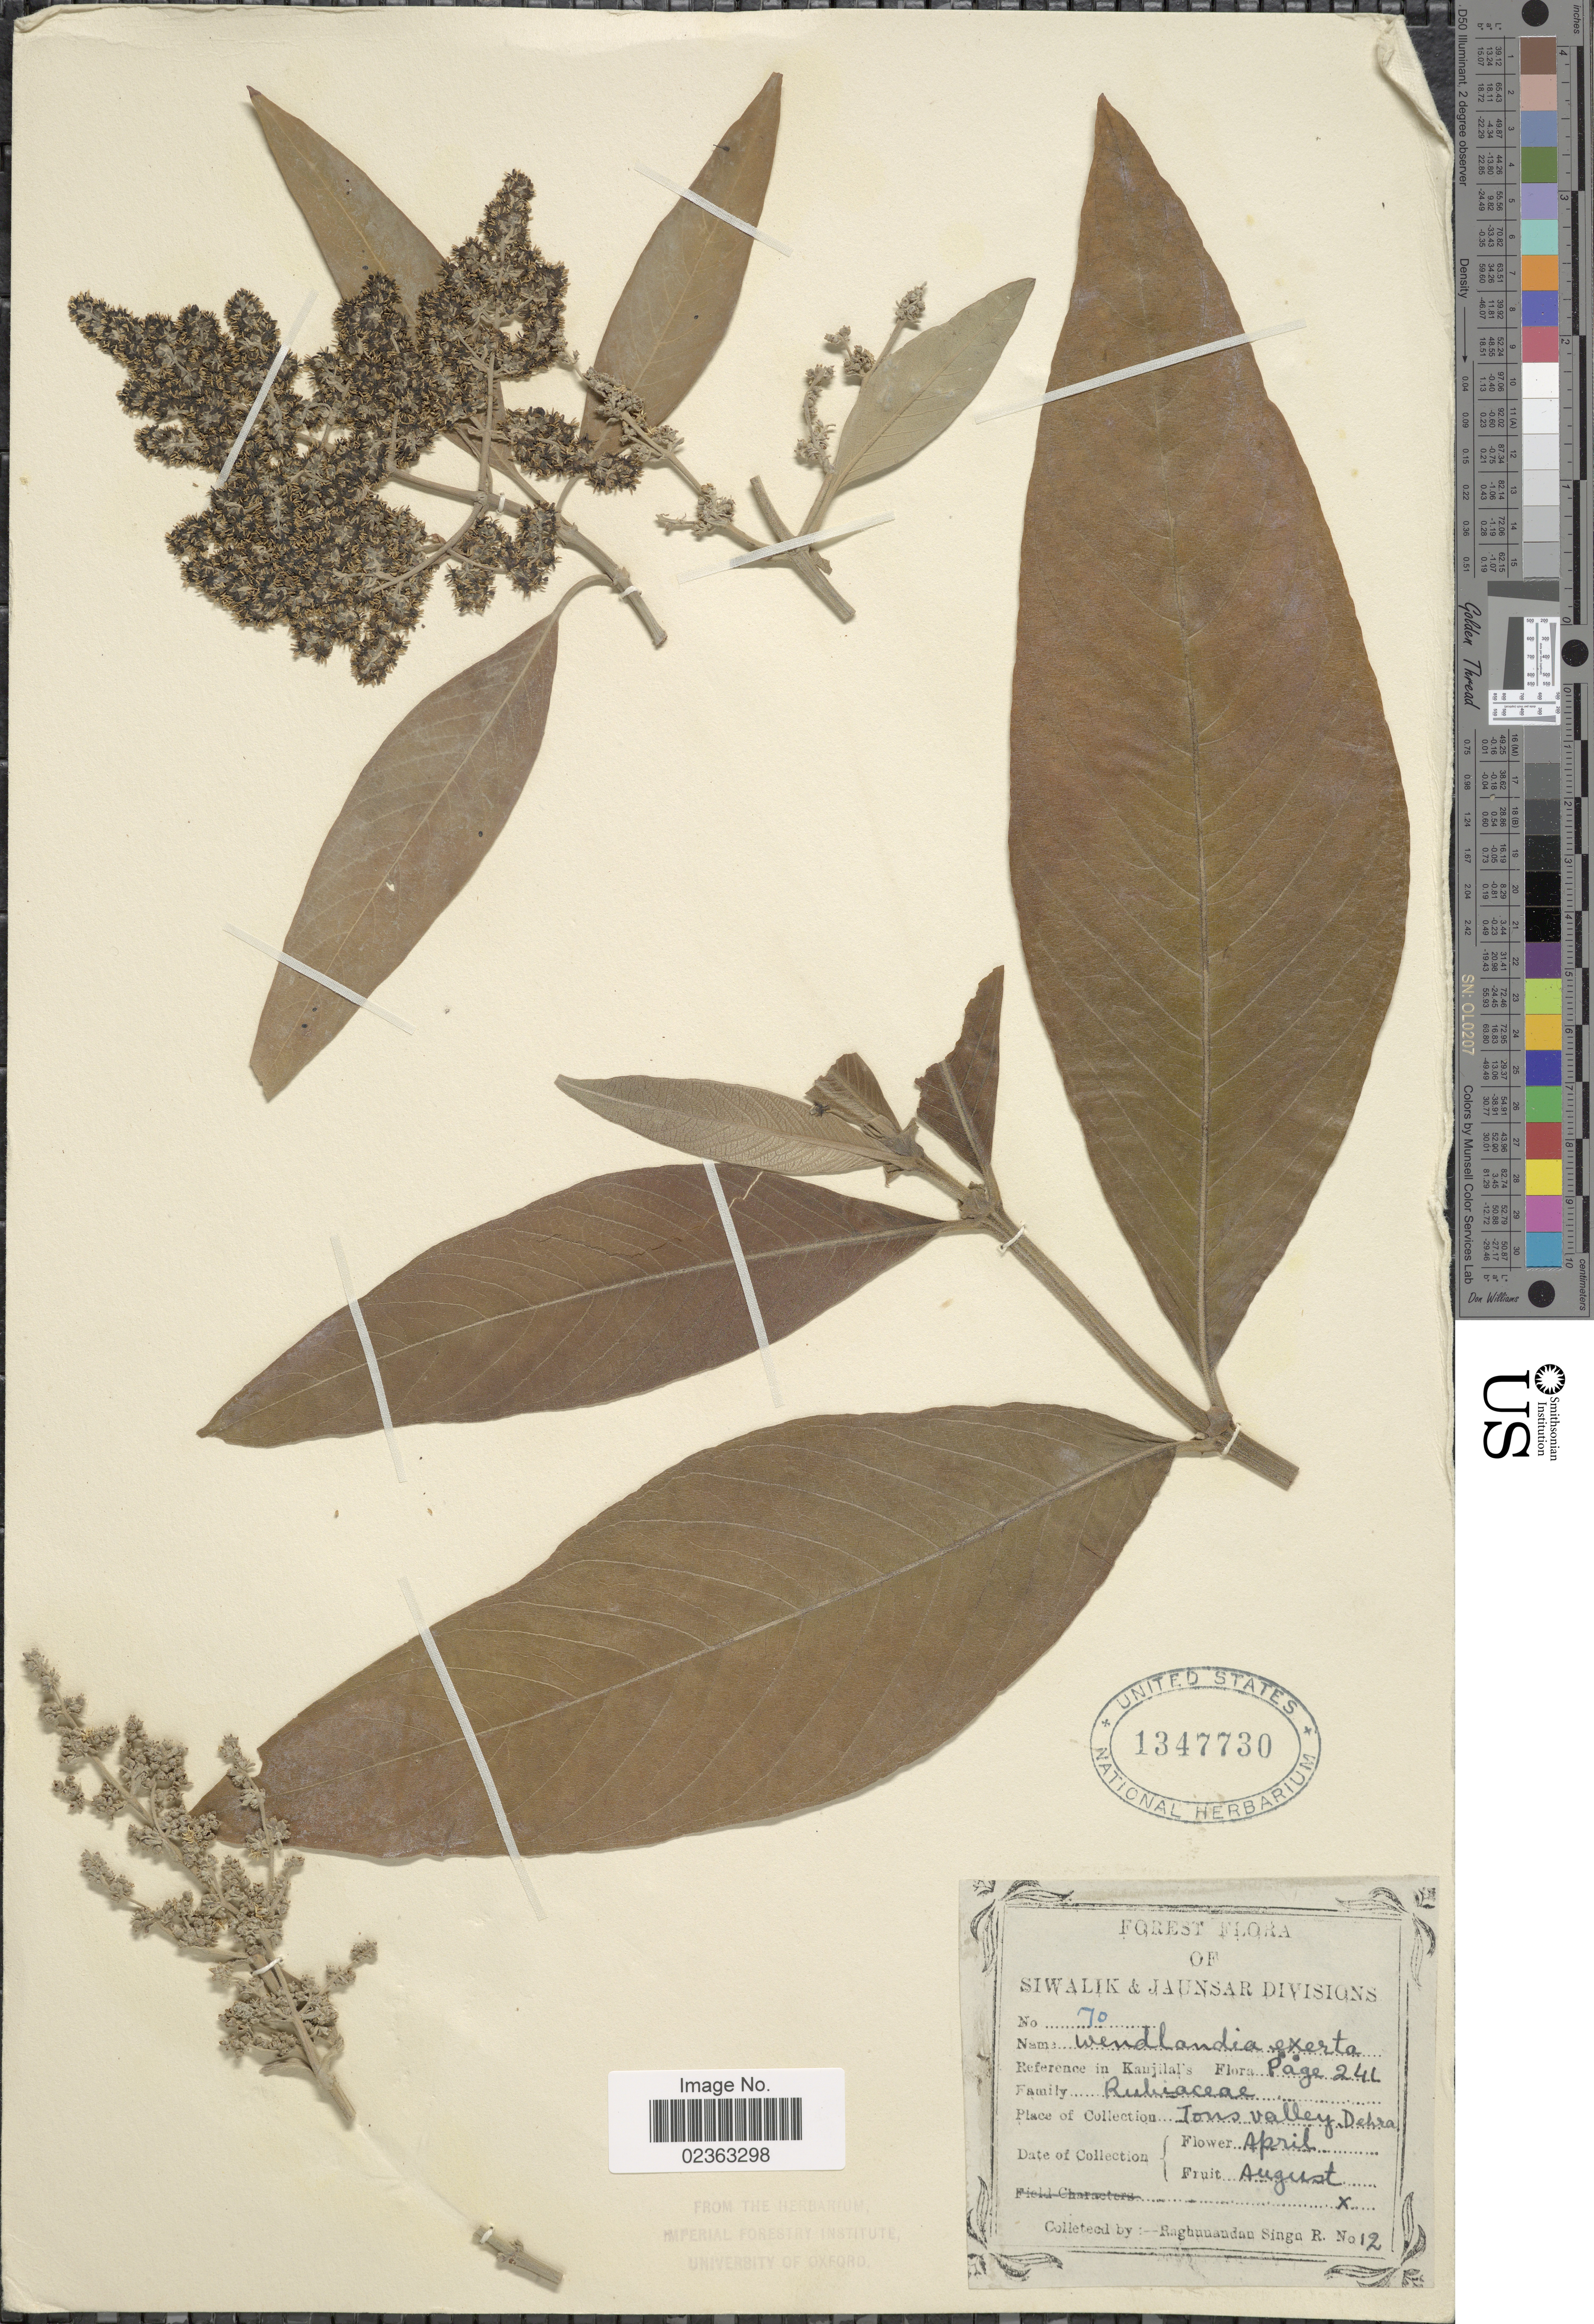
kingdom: Plantae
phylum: Tracheophyta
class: Magnoliopsida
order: Gentianales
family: Rubiaceae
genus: Wendlandia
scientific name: Wendlandia exserta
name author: (Roxb.) DC.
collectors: R. Singa R.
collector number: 12/70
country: India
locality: Ions valley, Dehra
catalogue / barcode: US 1347730